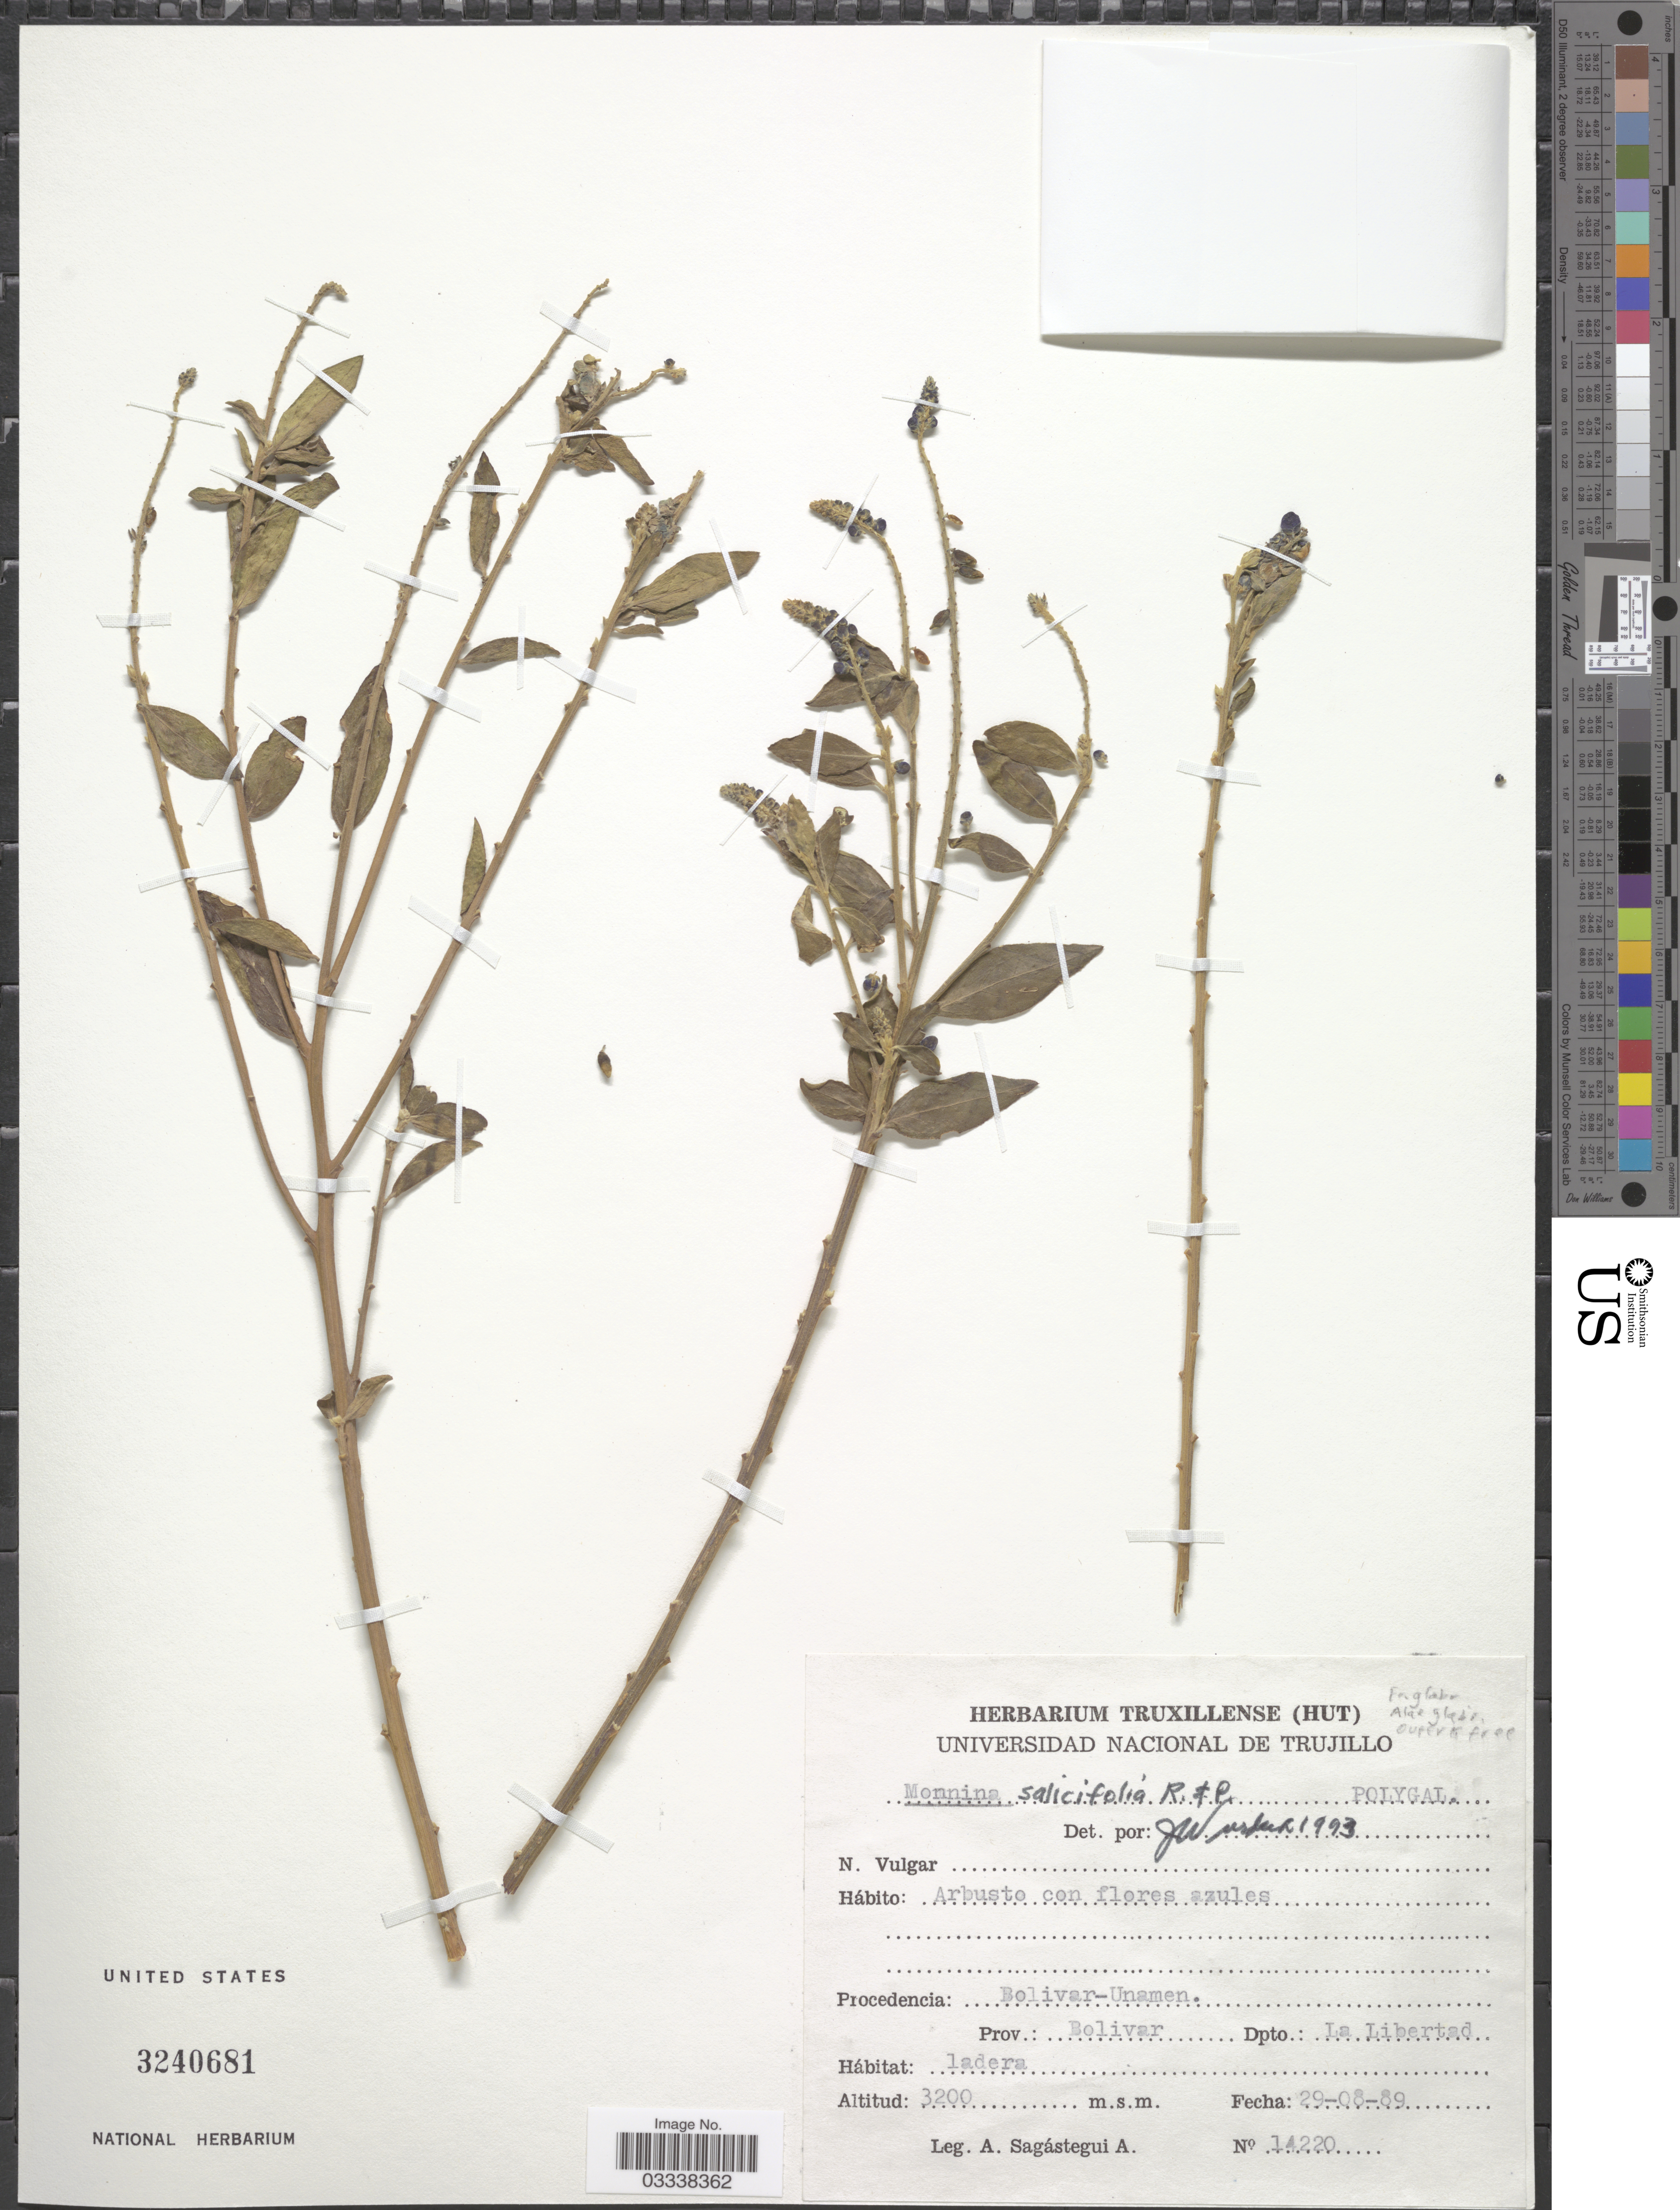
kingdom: Plantae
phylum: Tracheophyta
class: Magnoliopsida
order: Fabales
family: Polygalaceae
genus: Monnina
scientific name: Monnina salicifolia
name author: Ruiz & Pav.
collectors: A. Sagástegui A.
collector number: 14220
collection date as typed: Transcribed d/m/y: 29/8/89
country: Peru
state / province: La Libertad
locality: Bolivar-Unamen. Prov.: Bolivar, Dpto.: La Libertad.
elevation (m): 3200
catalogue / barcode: US 3240681